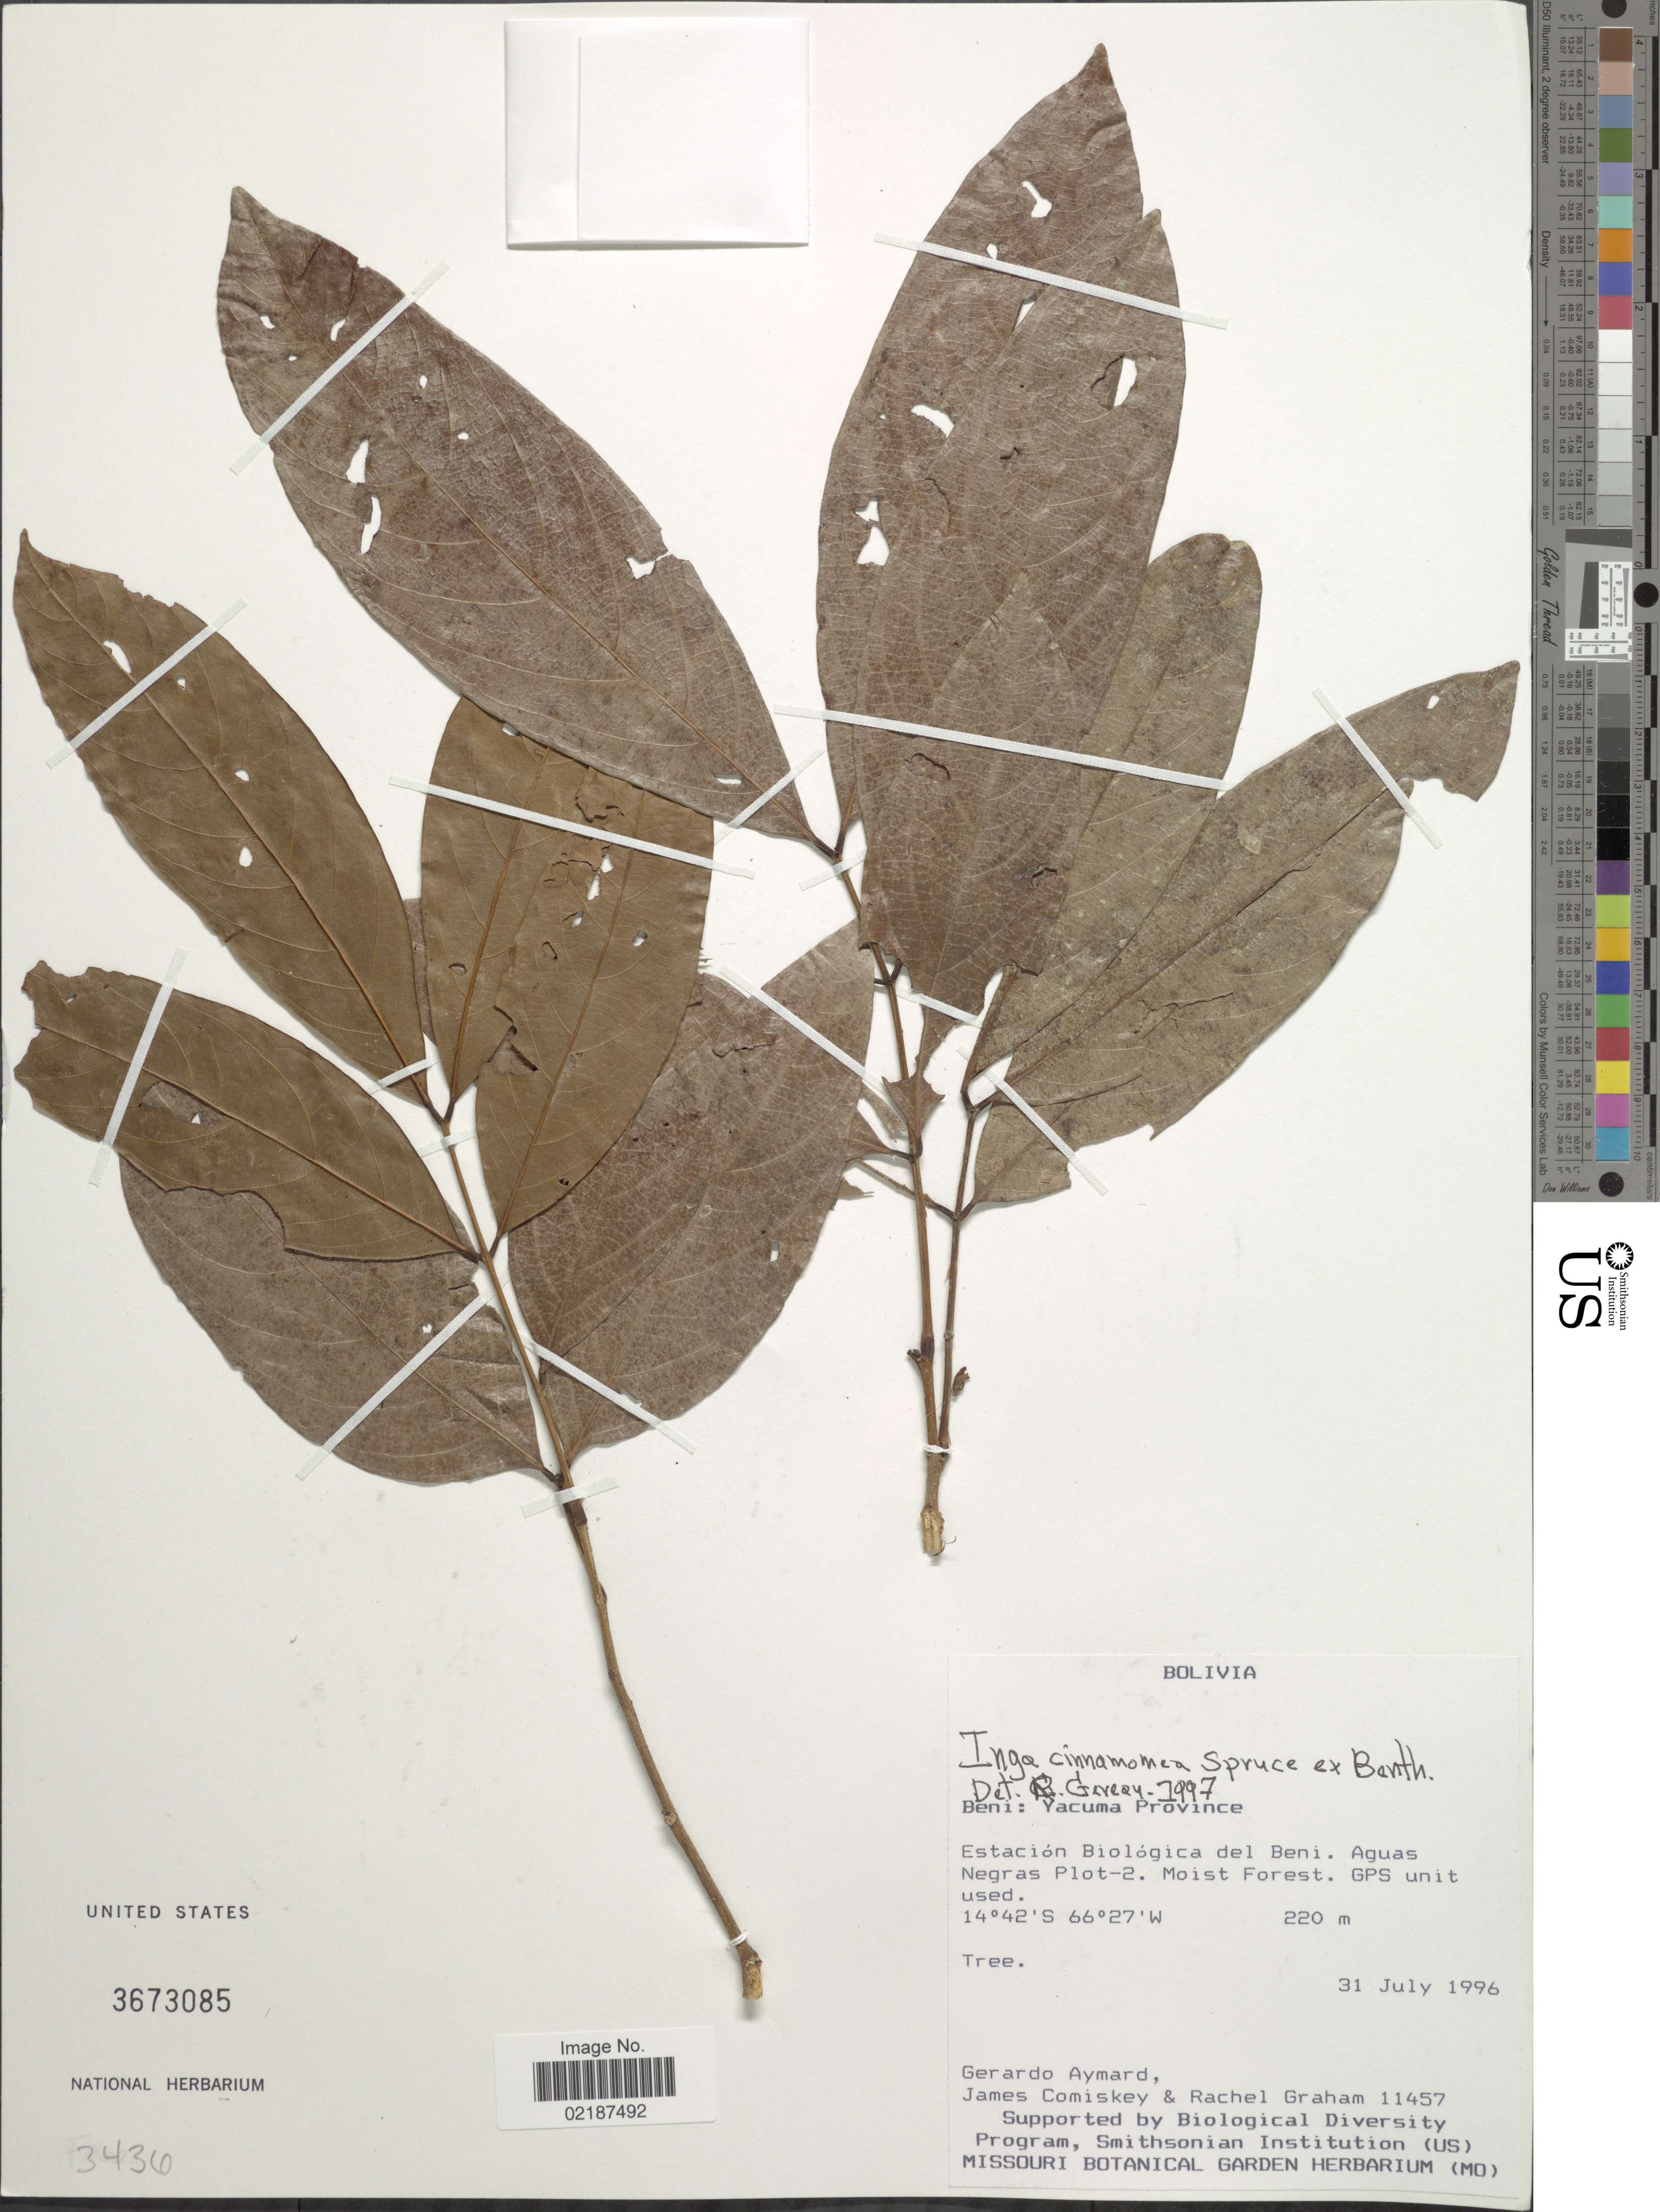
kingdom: Plantae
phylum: Tracheophyta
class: Magnoliopsida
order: Fabales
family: Fabaceae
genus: Inga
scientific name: Inga cinnamomea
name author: Spruce ex Benth.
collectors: G. A. Aymard, J. A. Comiskey & R. Graham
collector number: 11457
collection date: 1996-07-31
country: Bolivia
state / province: Beni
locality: Yacuma Province. Estacion Biologica del Beni. Aguas Negras Plot - 2. Moist Forest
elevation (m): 220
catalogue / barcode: US 3673085